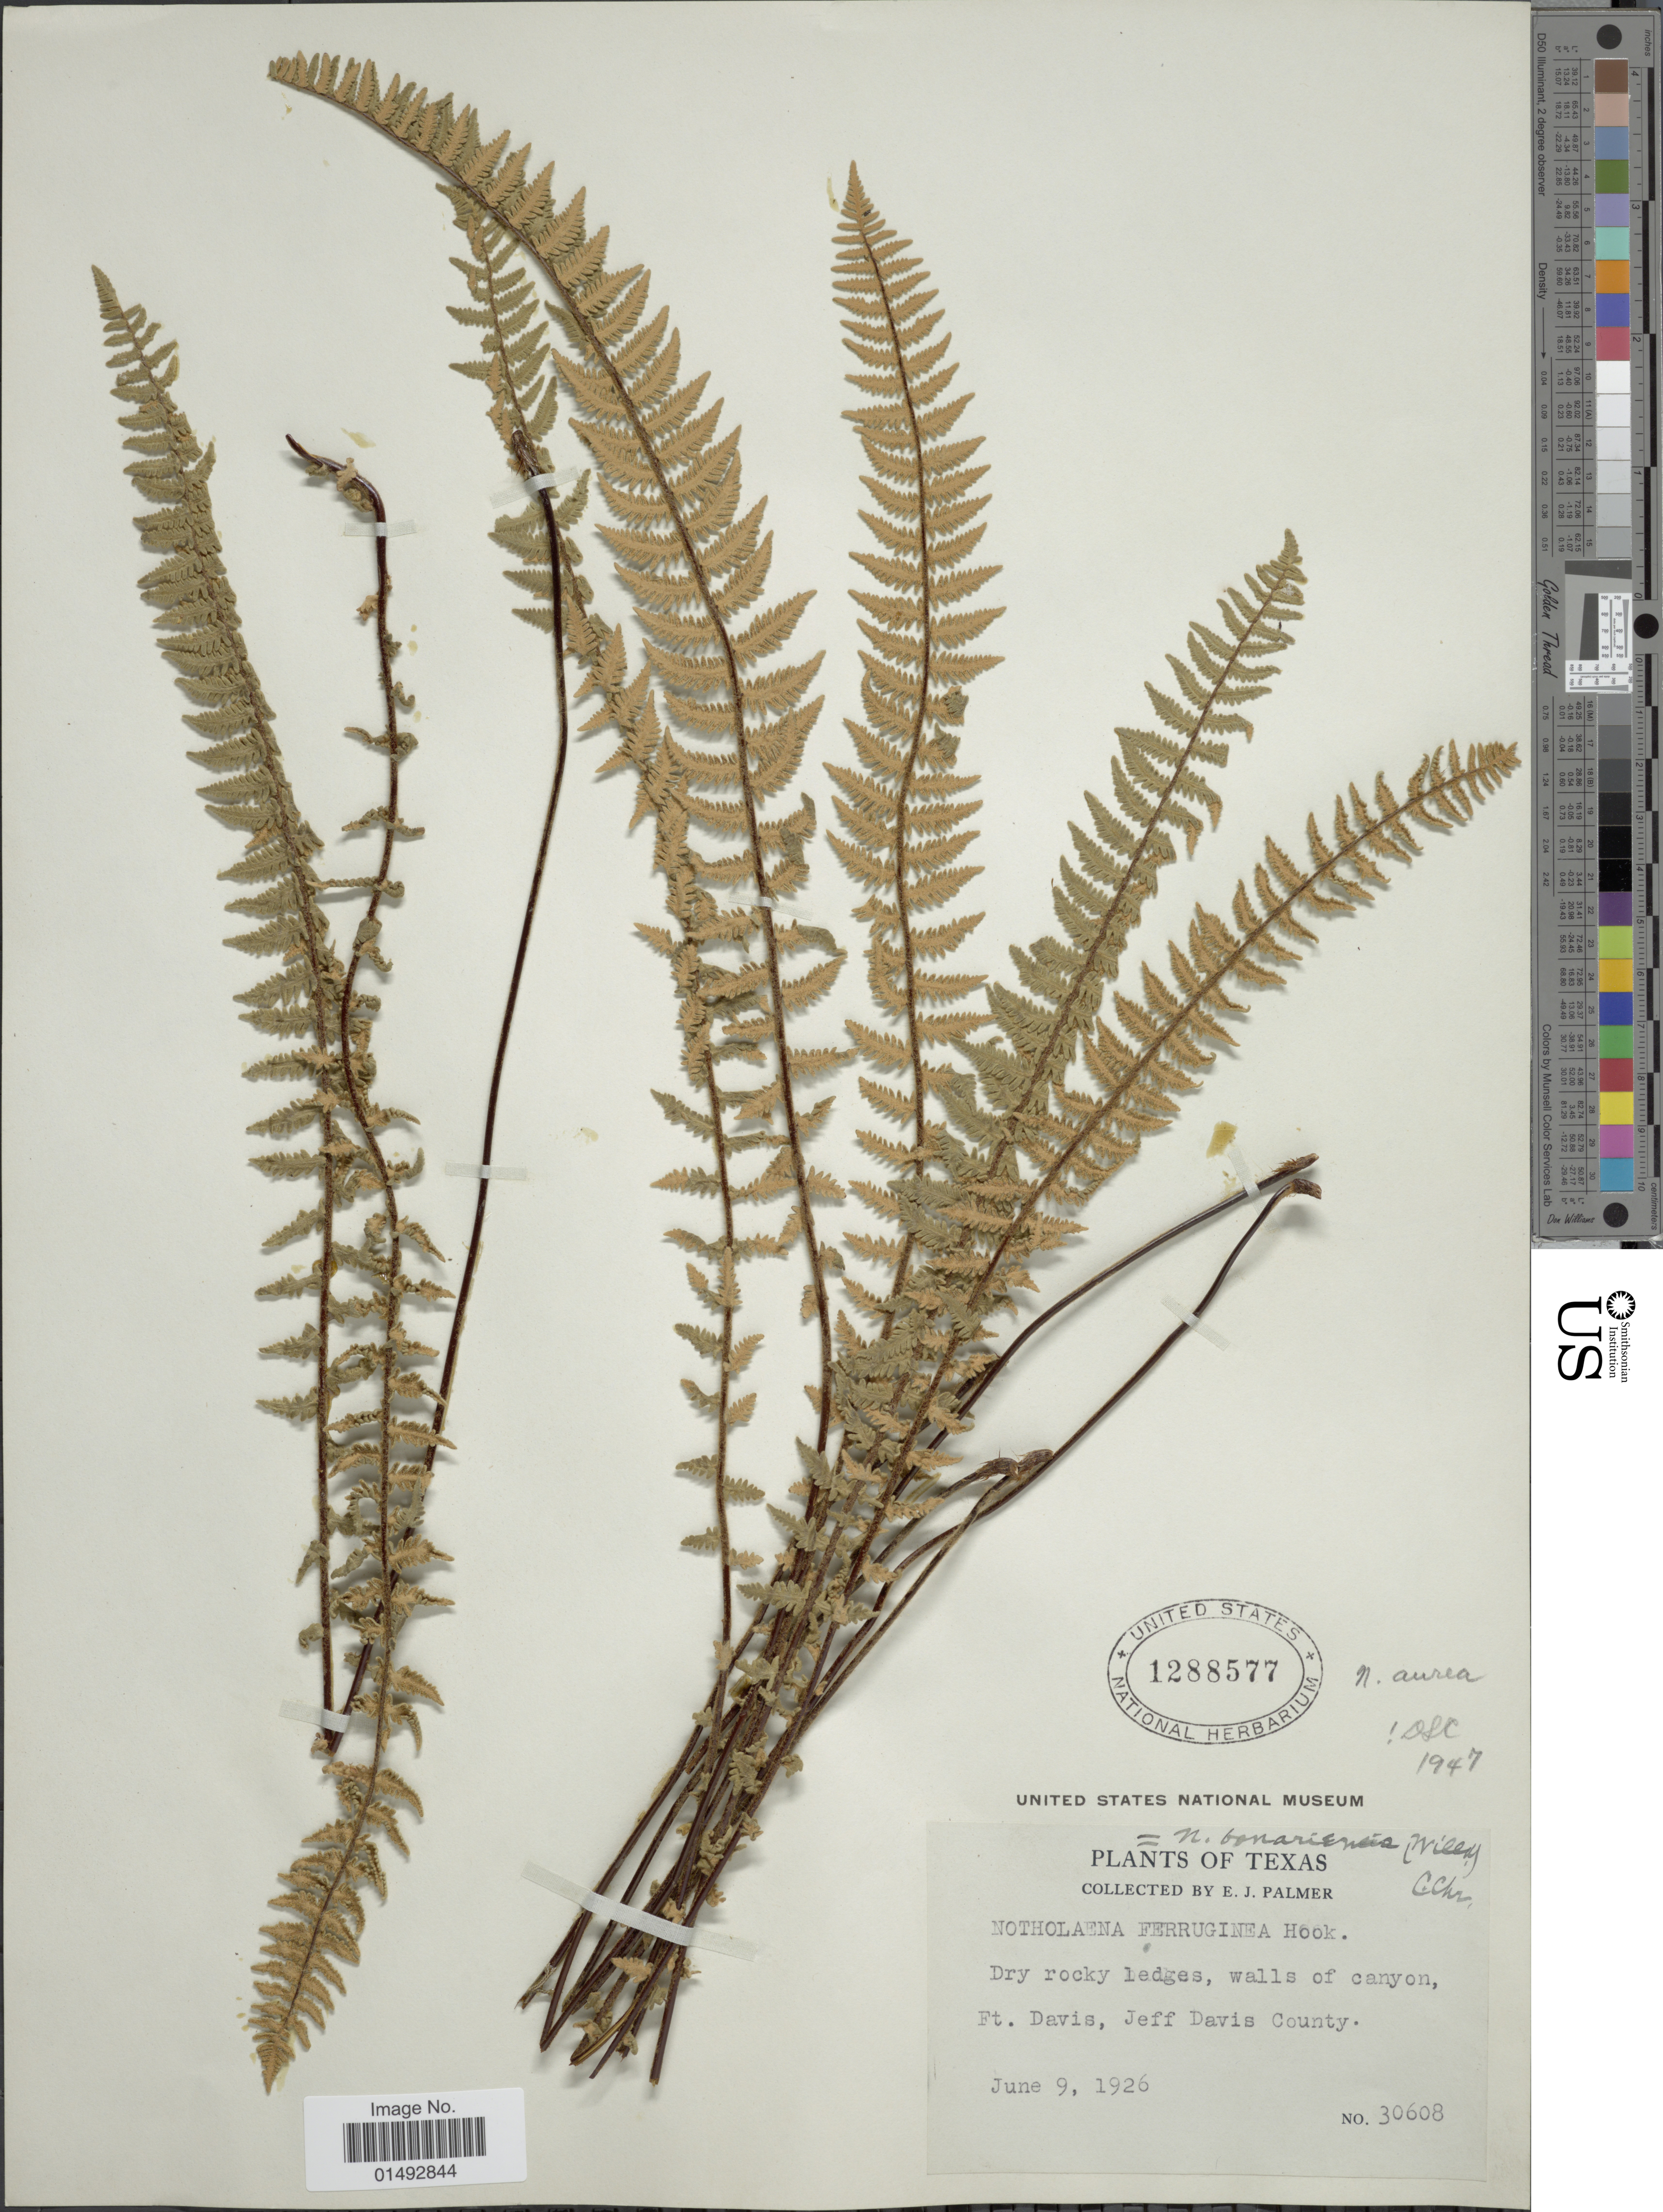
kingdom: Plantae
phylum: Tracheophyta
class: Polypodiopsida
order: Polypodiales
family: Pteridaceae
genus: Myriopteris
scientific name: Myriopteris aurea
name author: (Poir.) Grusz & Windham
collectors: E. J. Palmer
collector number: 30608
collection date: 1926-06-09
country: United States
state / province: Texas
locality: Dry rocky ledges, walls of canyon, Ft Davis, Jeff Davis County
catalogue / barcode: US 1288577